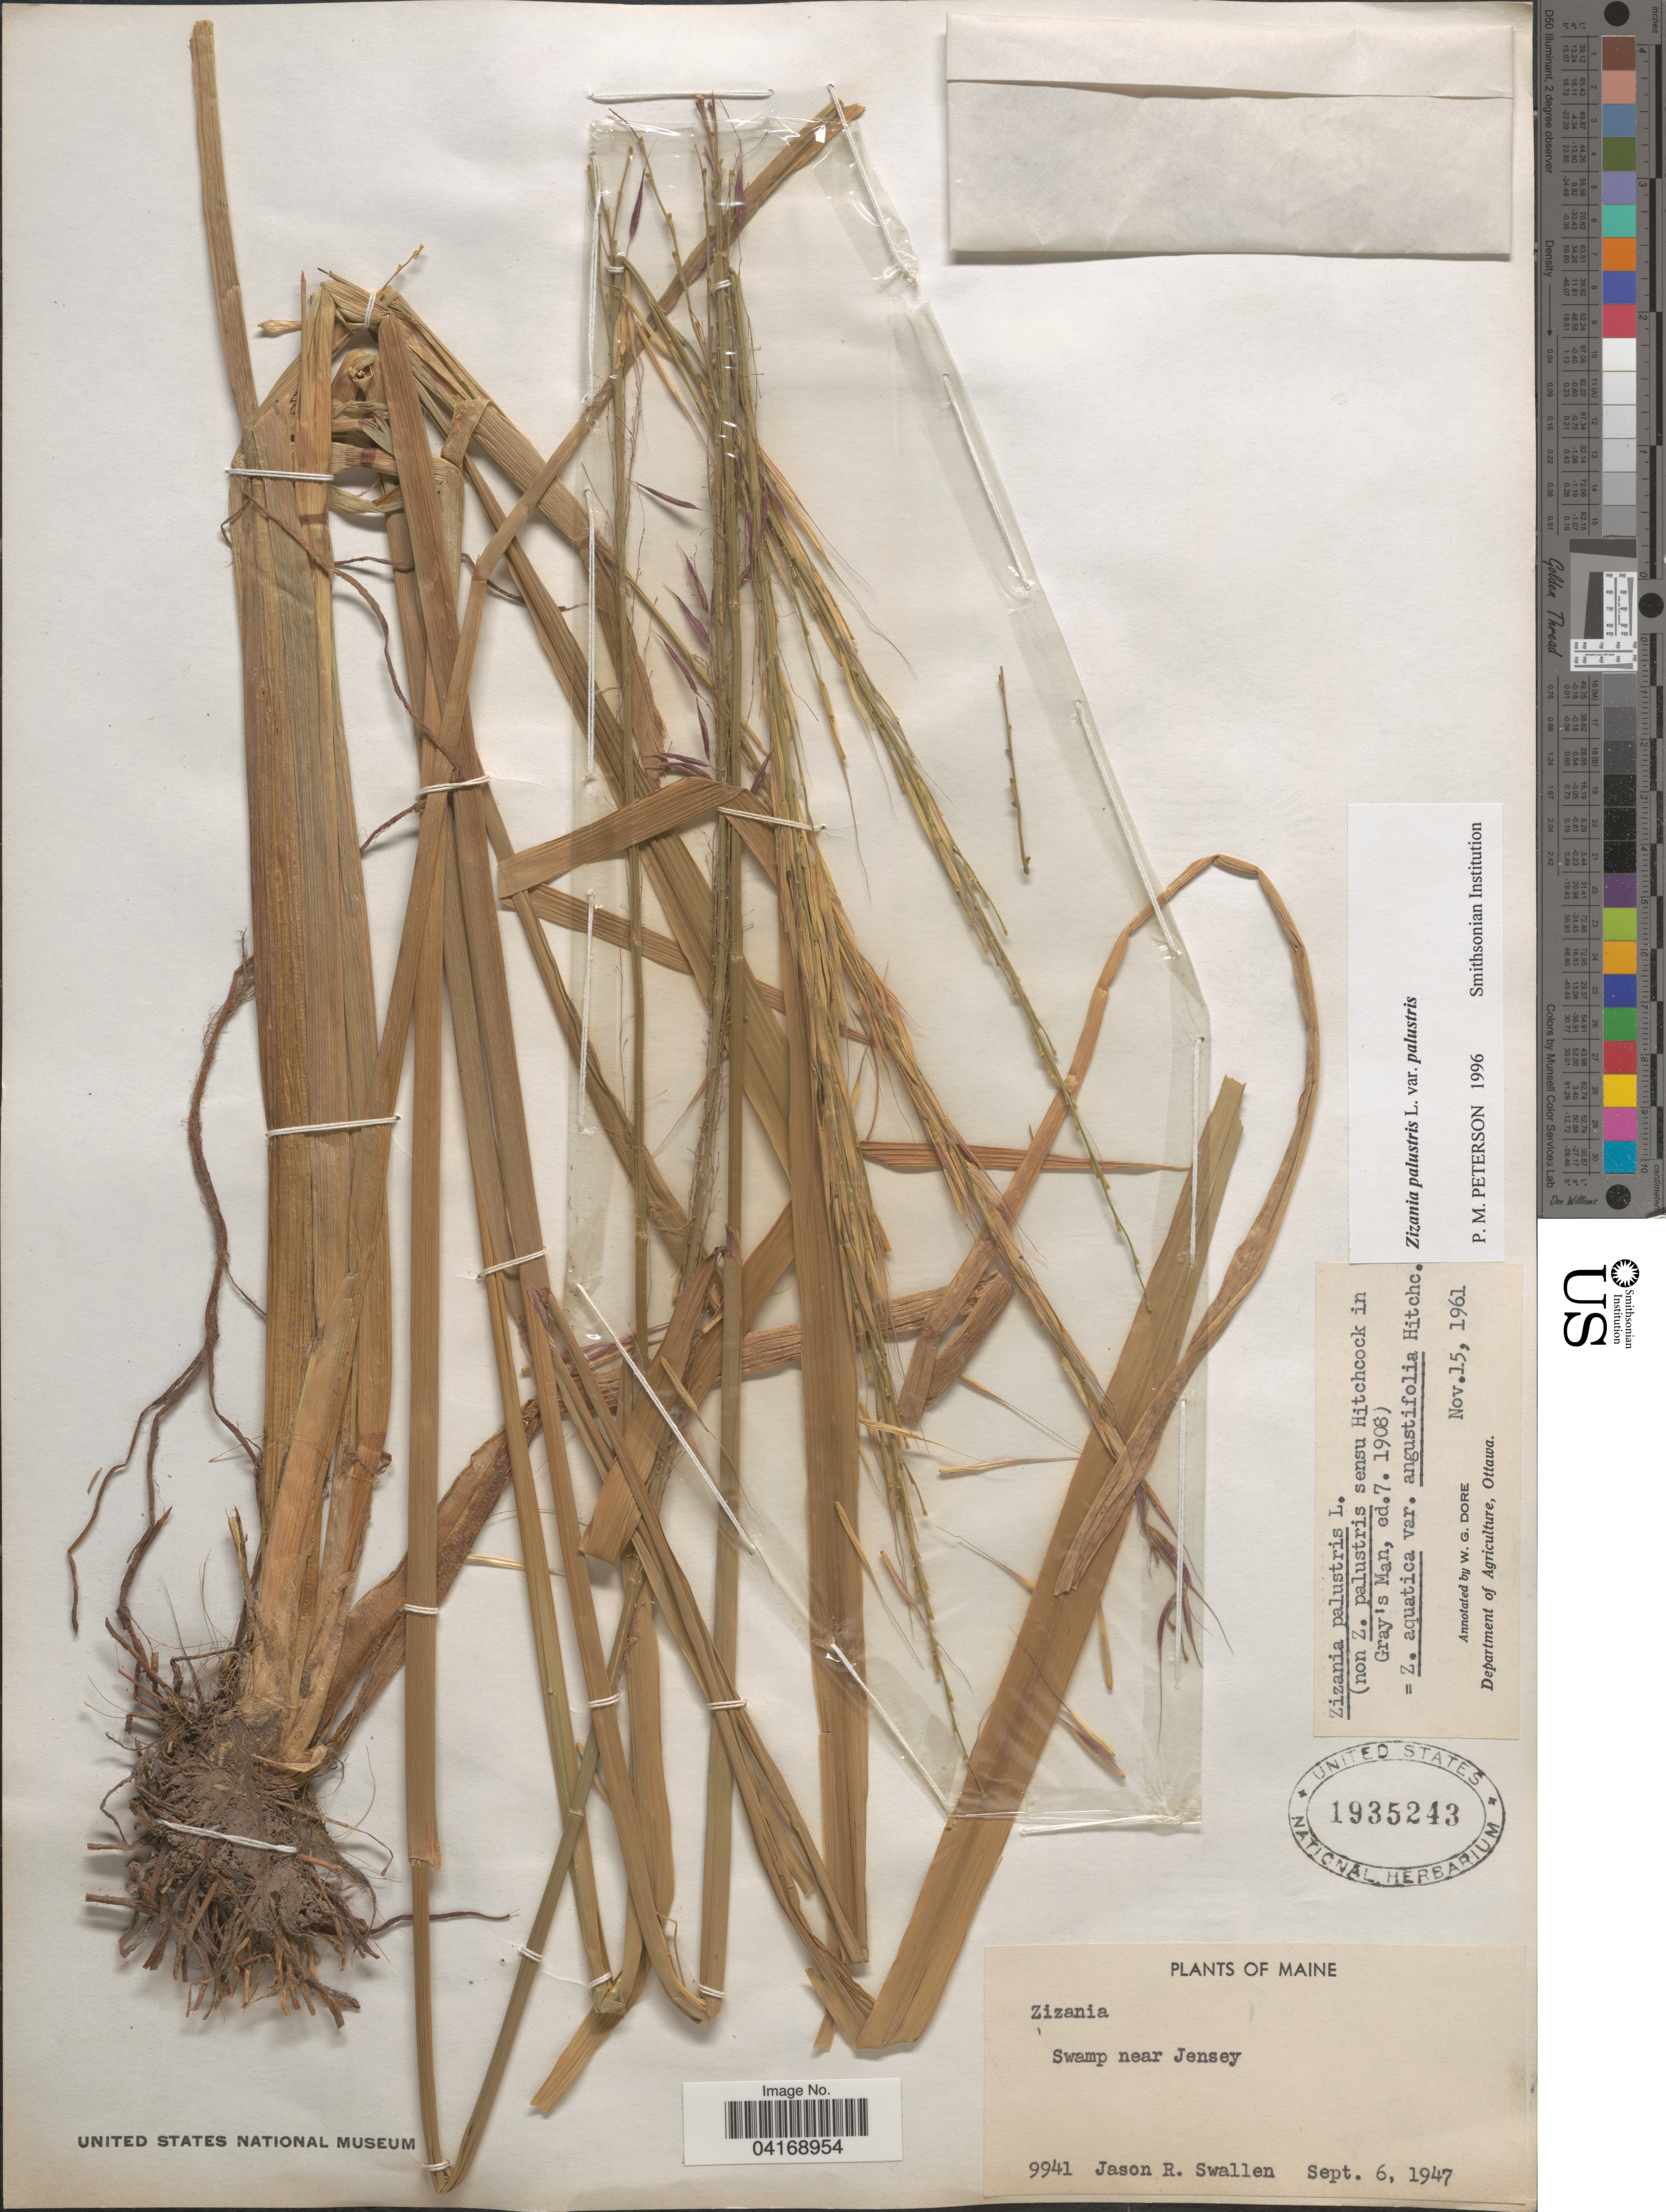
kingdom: Plantae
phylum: Tracheophyta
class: Liliopsida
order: Poales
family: Poaceae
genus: Zizania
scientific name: Zizania palustris var. palustris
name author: L.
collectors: J. R. Swallen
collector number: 9941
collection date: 1947-09-06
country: United States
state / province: Maine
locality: Swamp near Jensey.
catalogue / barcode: US 1935243